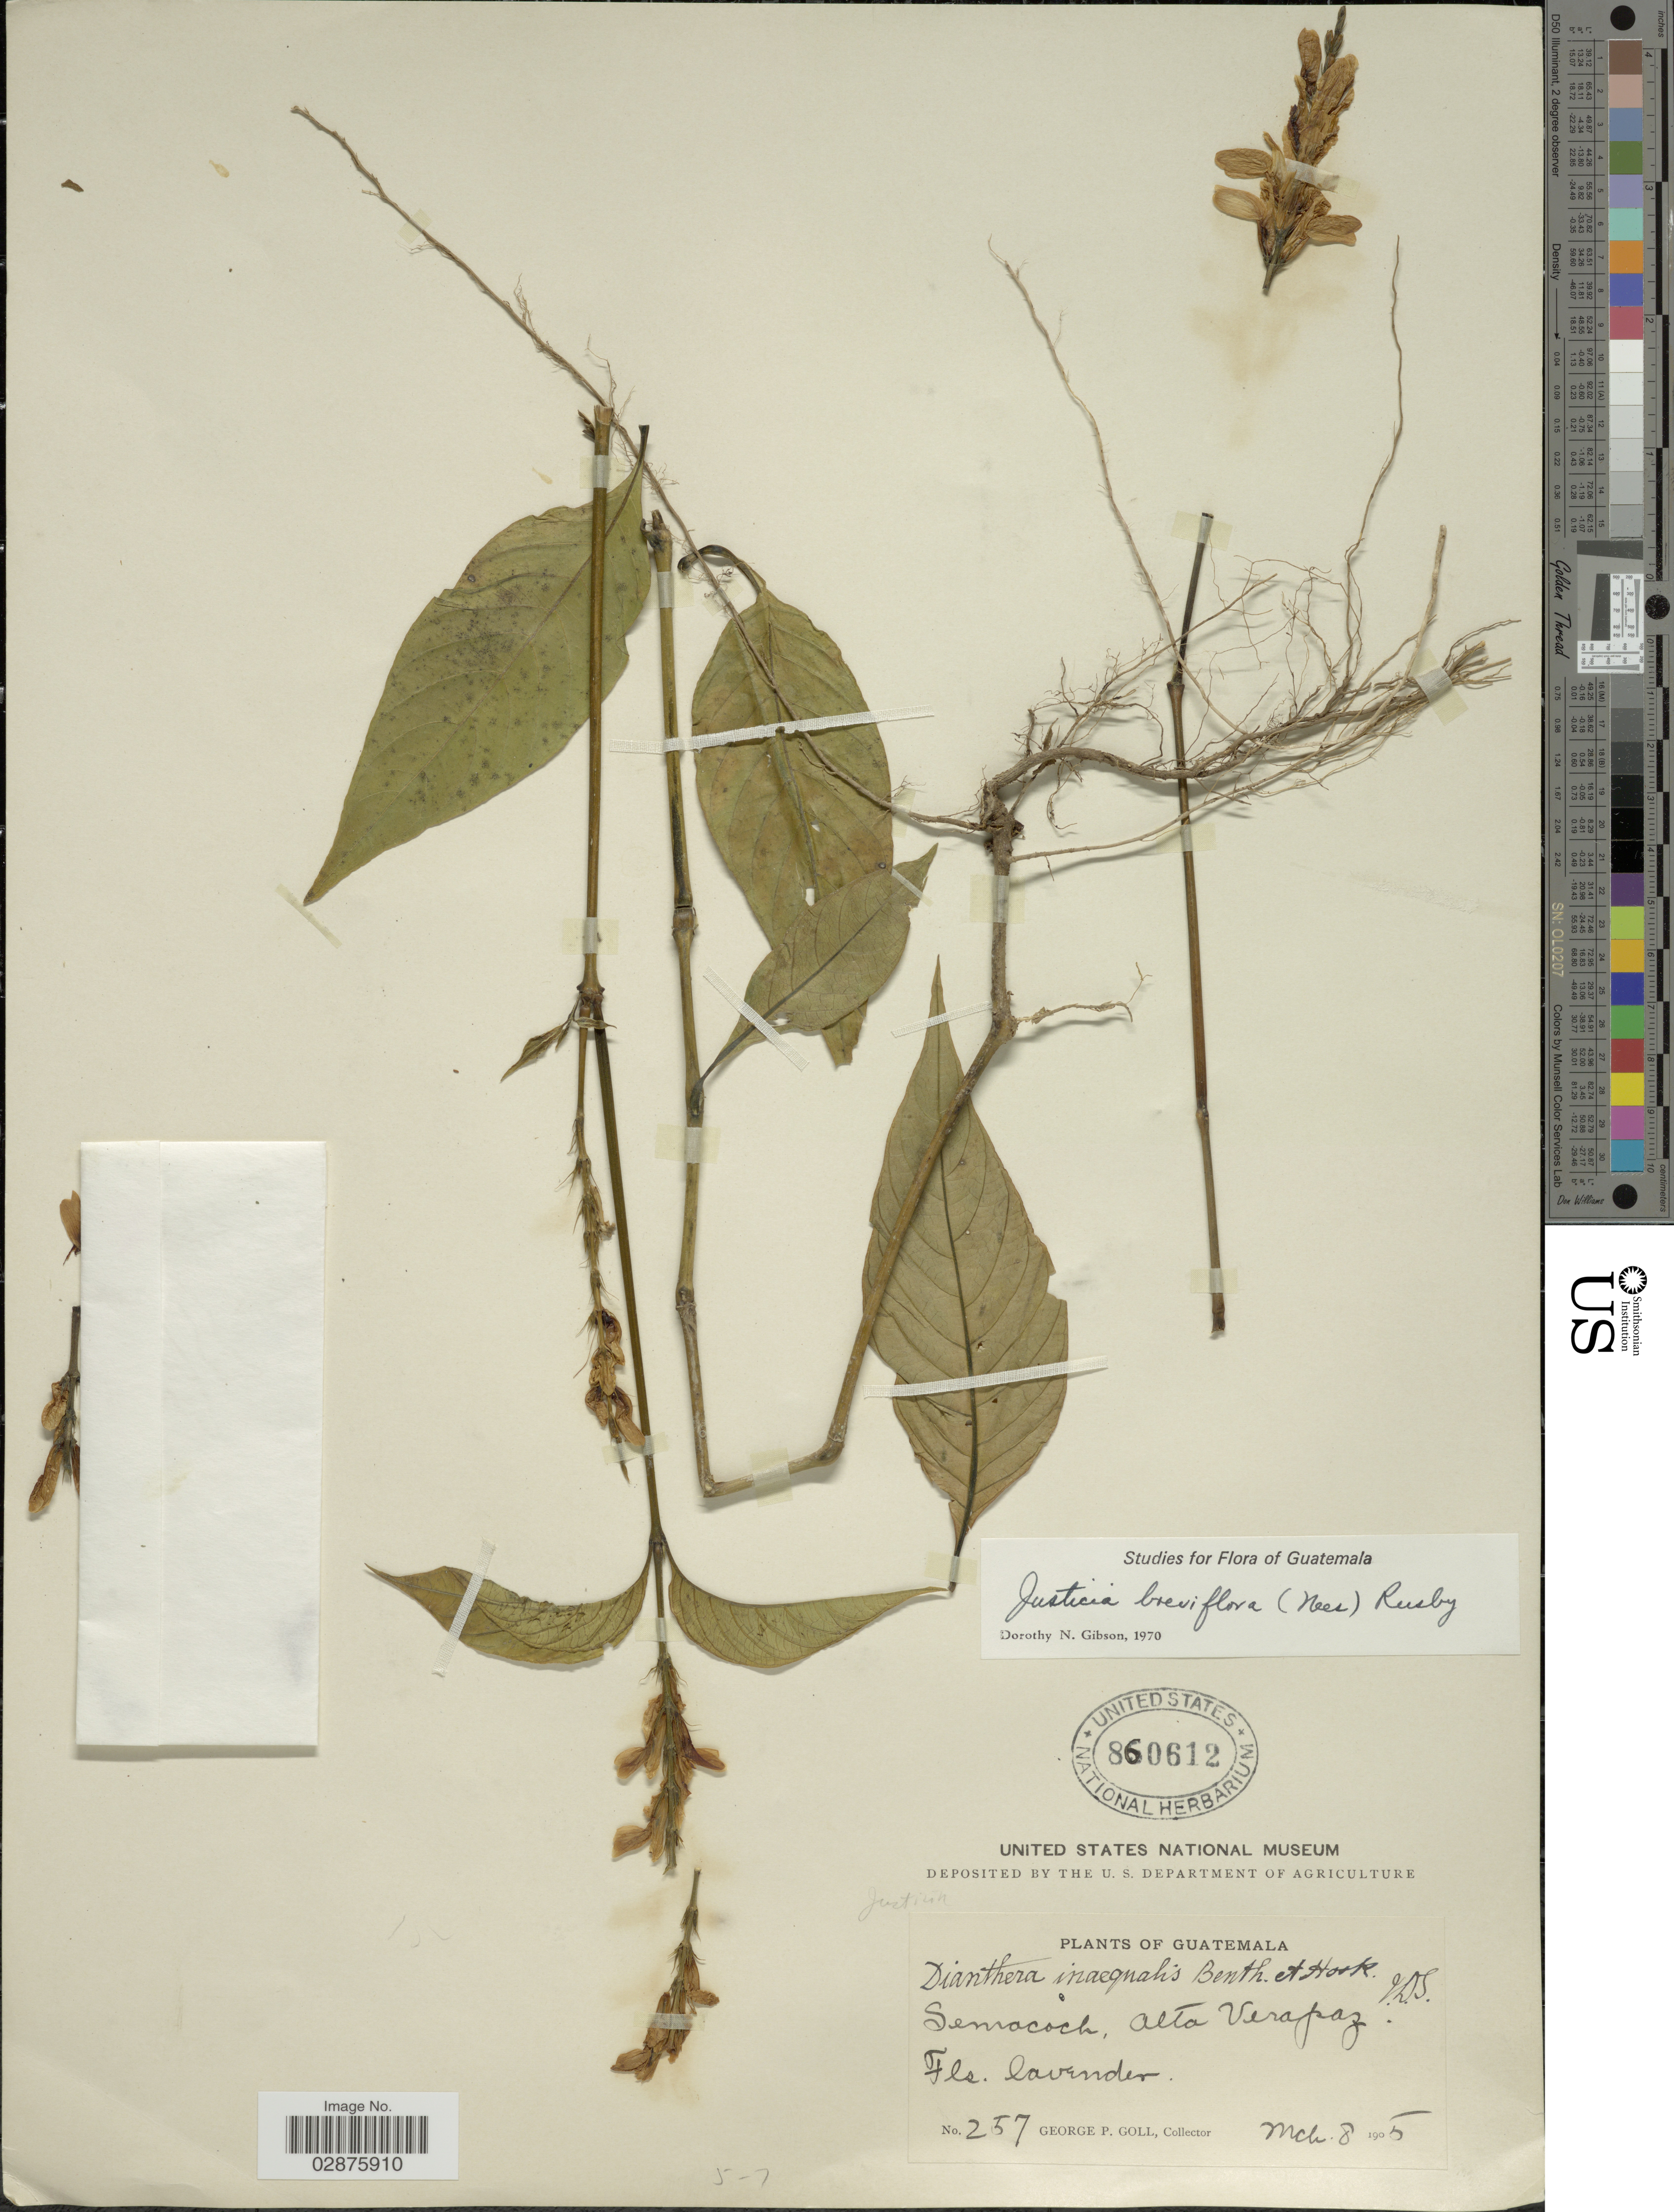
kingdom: Plantae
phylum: Tracheophyta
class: Magnoliopsida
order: Lamiales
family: Acanthaceae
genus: Justicia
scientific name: Justicia breviflora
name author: (Nees) Rusby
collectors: G. P. Goll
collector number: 257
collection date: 1905-03-08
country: Guatemala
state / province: Alta Verapaz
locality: Semacock.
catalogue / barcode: US 860612